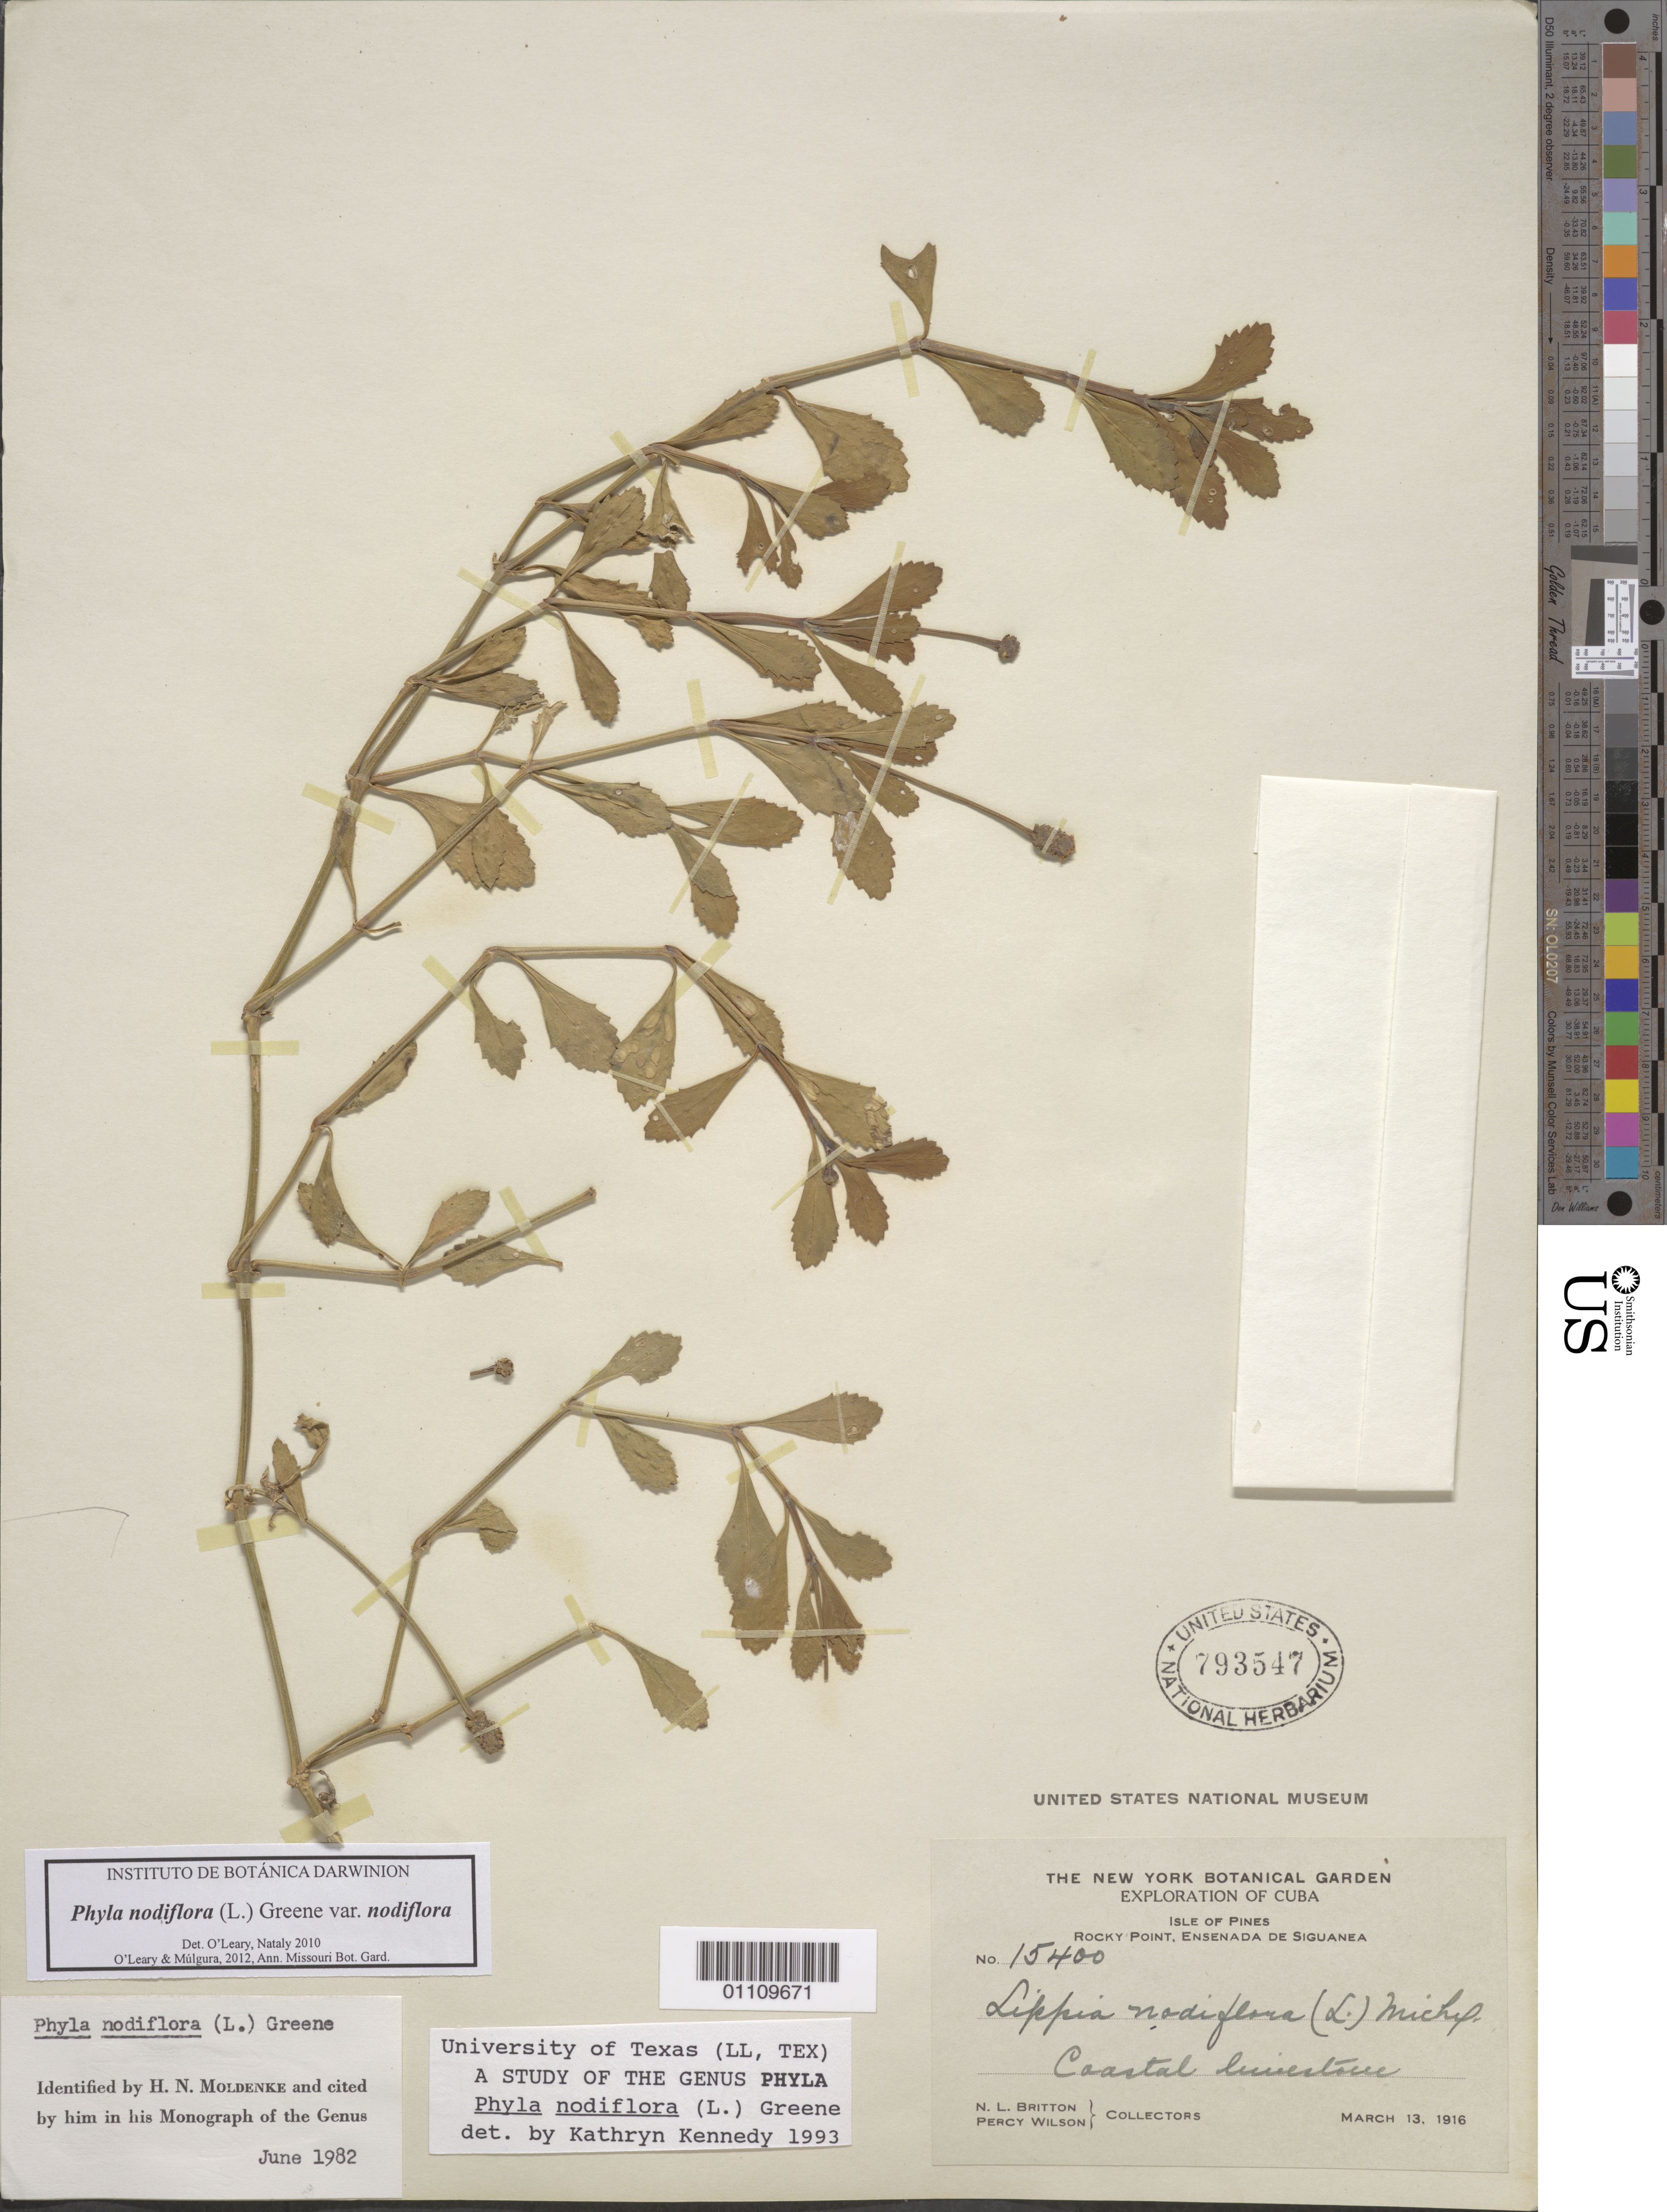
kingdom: Plantae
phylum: Tracheophyta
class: Magnoliopsida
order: Lamiales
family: Verbenaceae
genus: Phyla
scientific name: Phyla nodiflora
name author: (L.) Greene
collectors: N. Britton & P. Wilson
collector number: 15400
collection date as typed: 13 Mar 1916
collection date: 1916-03-13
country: Cuba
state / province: Isla de La Juventud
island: Isla de la Juventud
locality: Rocky Point, Ensenada de Siguanea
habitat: Coastal limestone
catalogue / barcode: US 793547